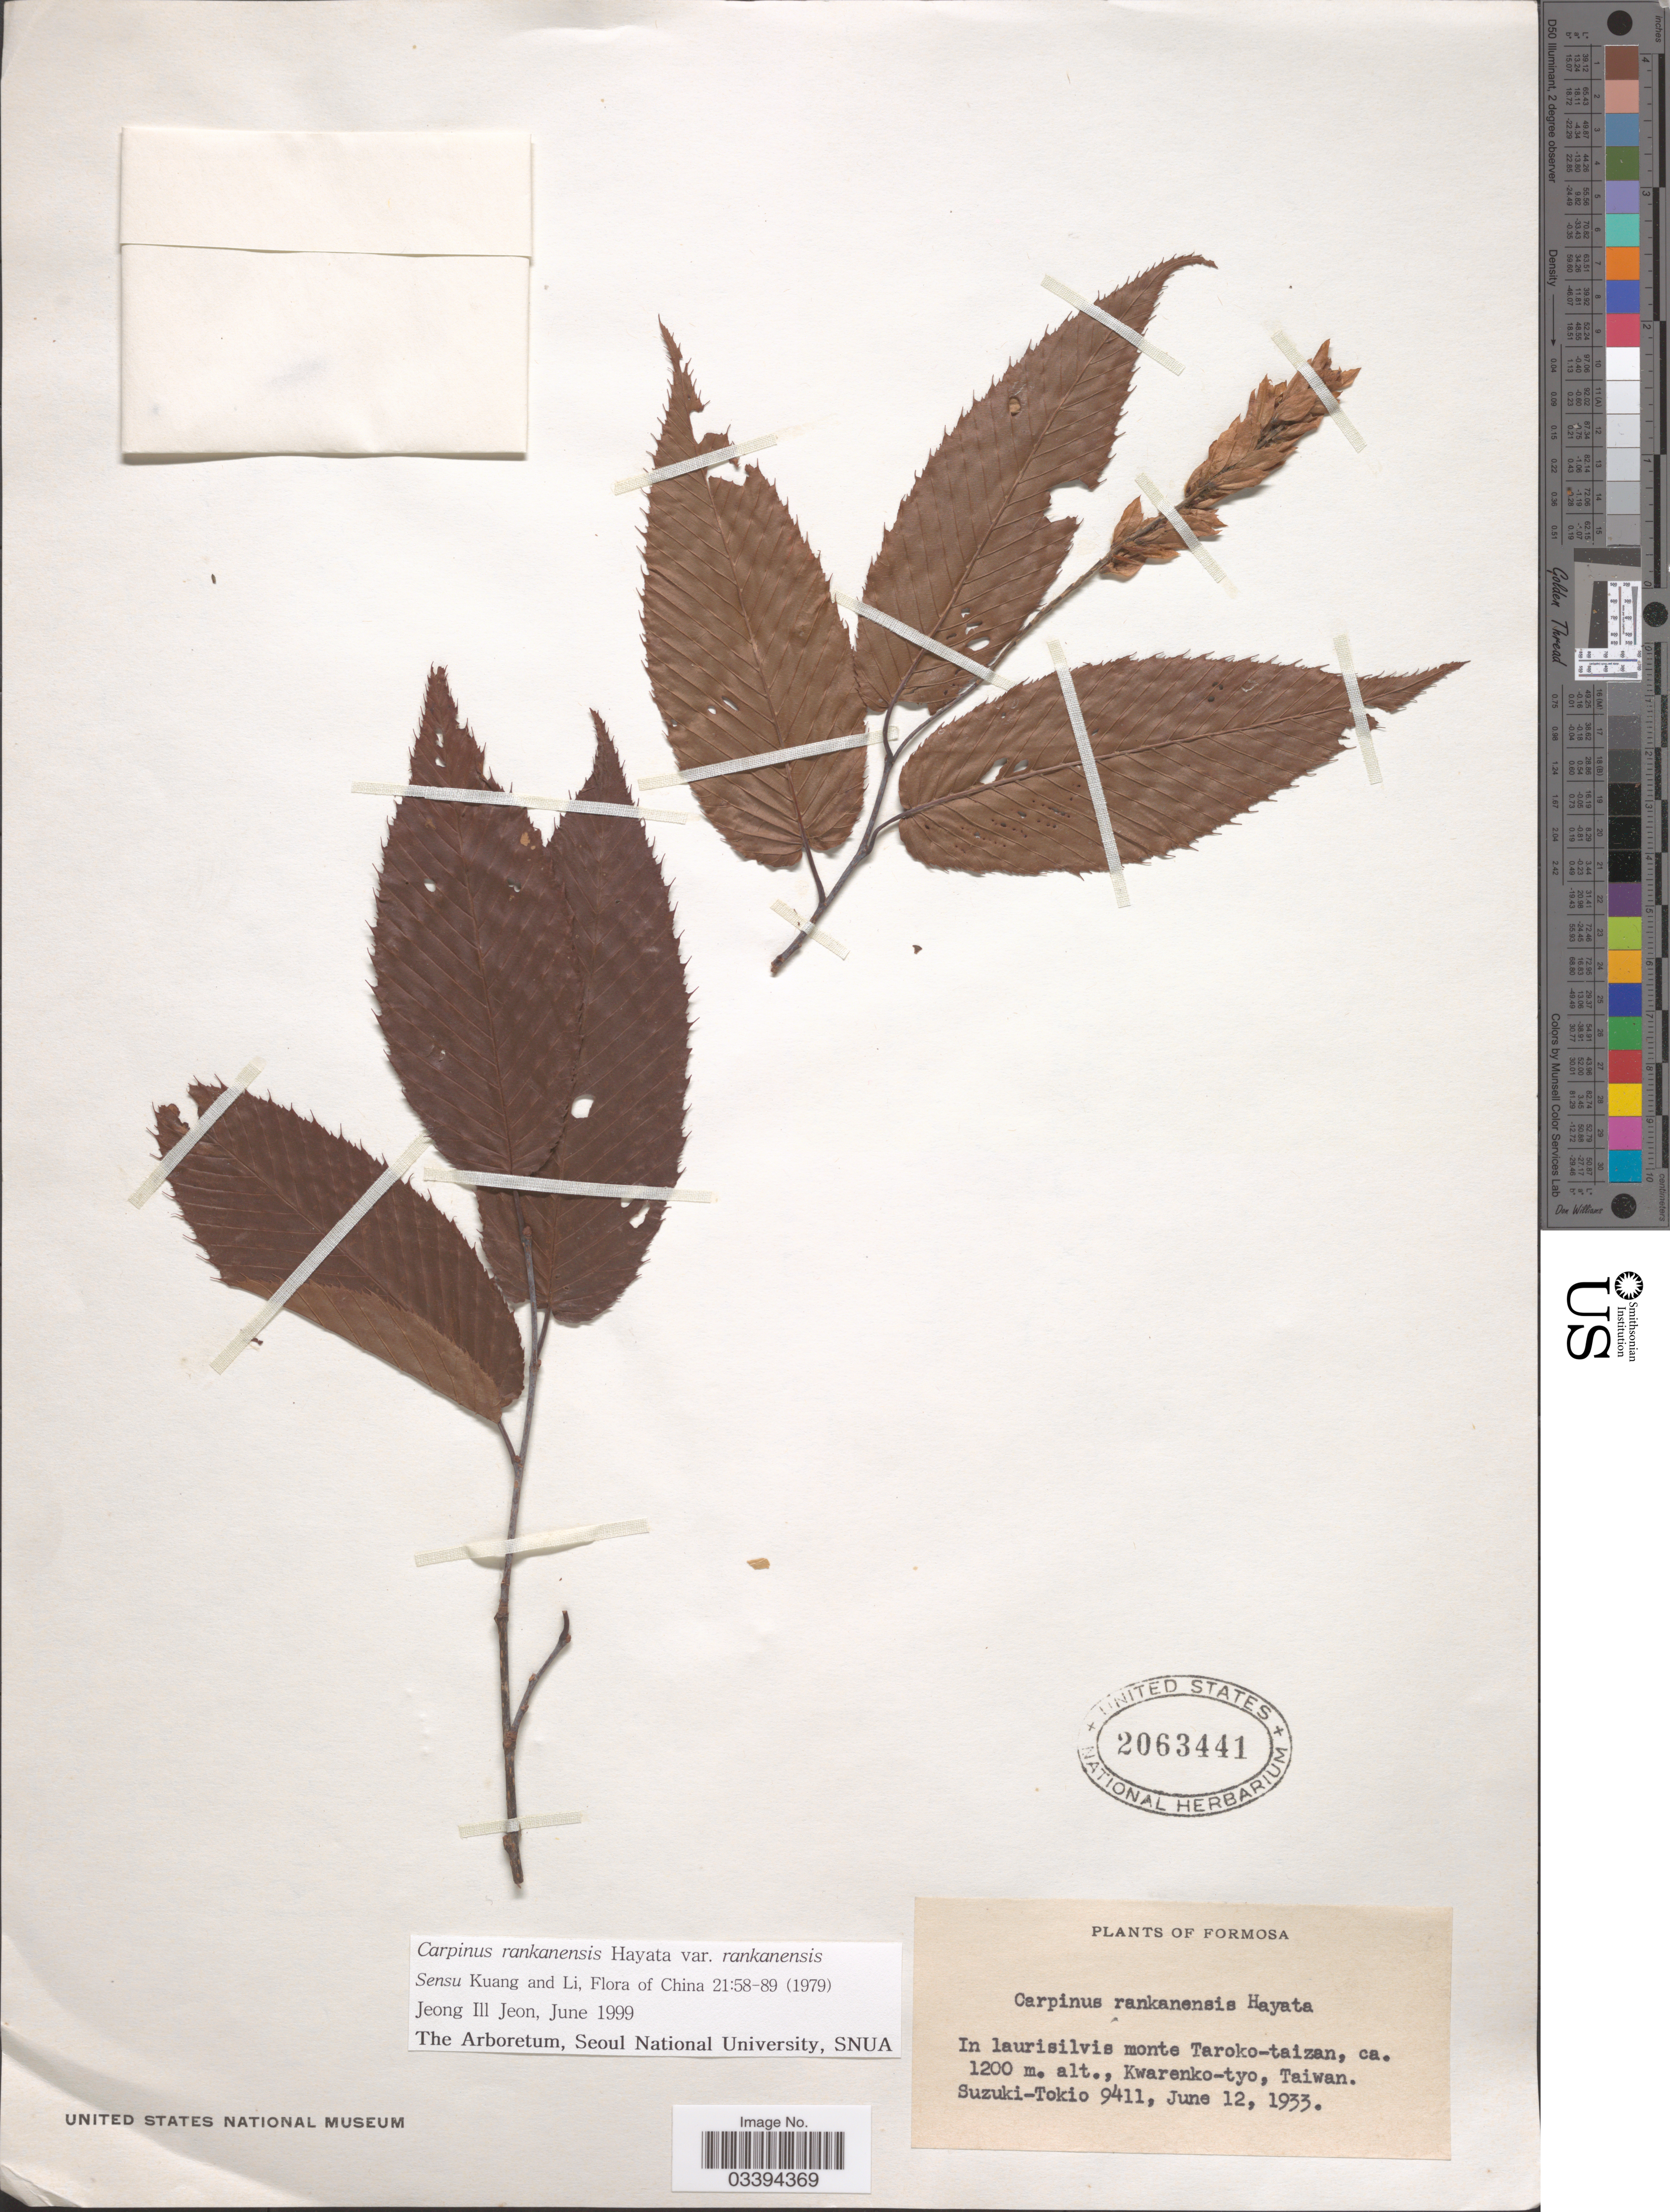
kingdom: Plantae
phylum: Tracheophyta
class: Magnoliopsida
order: Fagales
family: Betulaceae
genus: Carpinus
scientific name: Carpinus rankanensis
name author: Hayata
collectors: Suzuki-Tokio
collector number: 9411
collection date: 1933-06-12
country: Taiwan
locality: In laurisilvis monte Taroko-taizan, Kwarenko-tyo.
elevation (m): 1200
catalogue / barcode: US 2063441